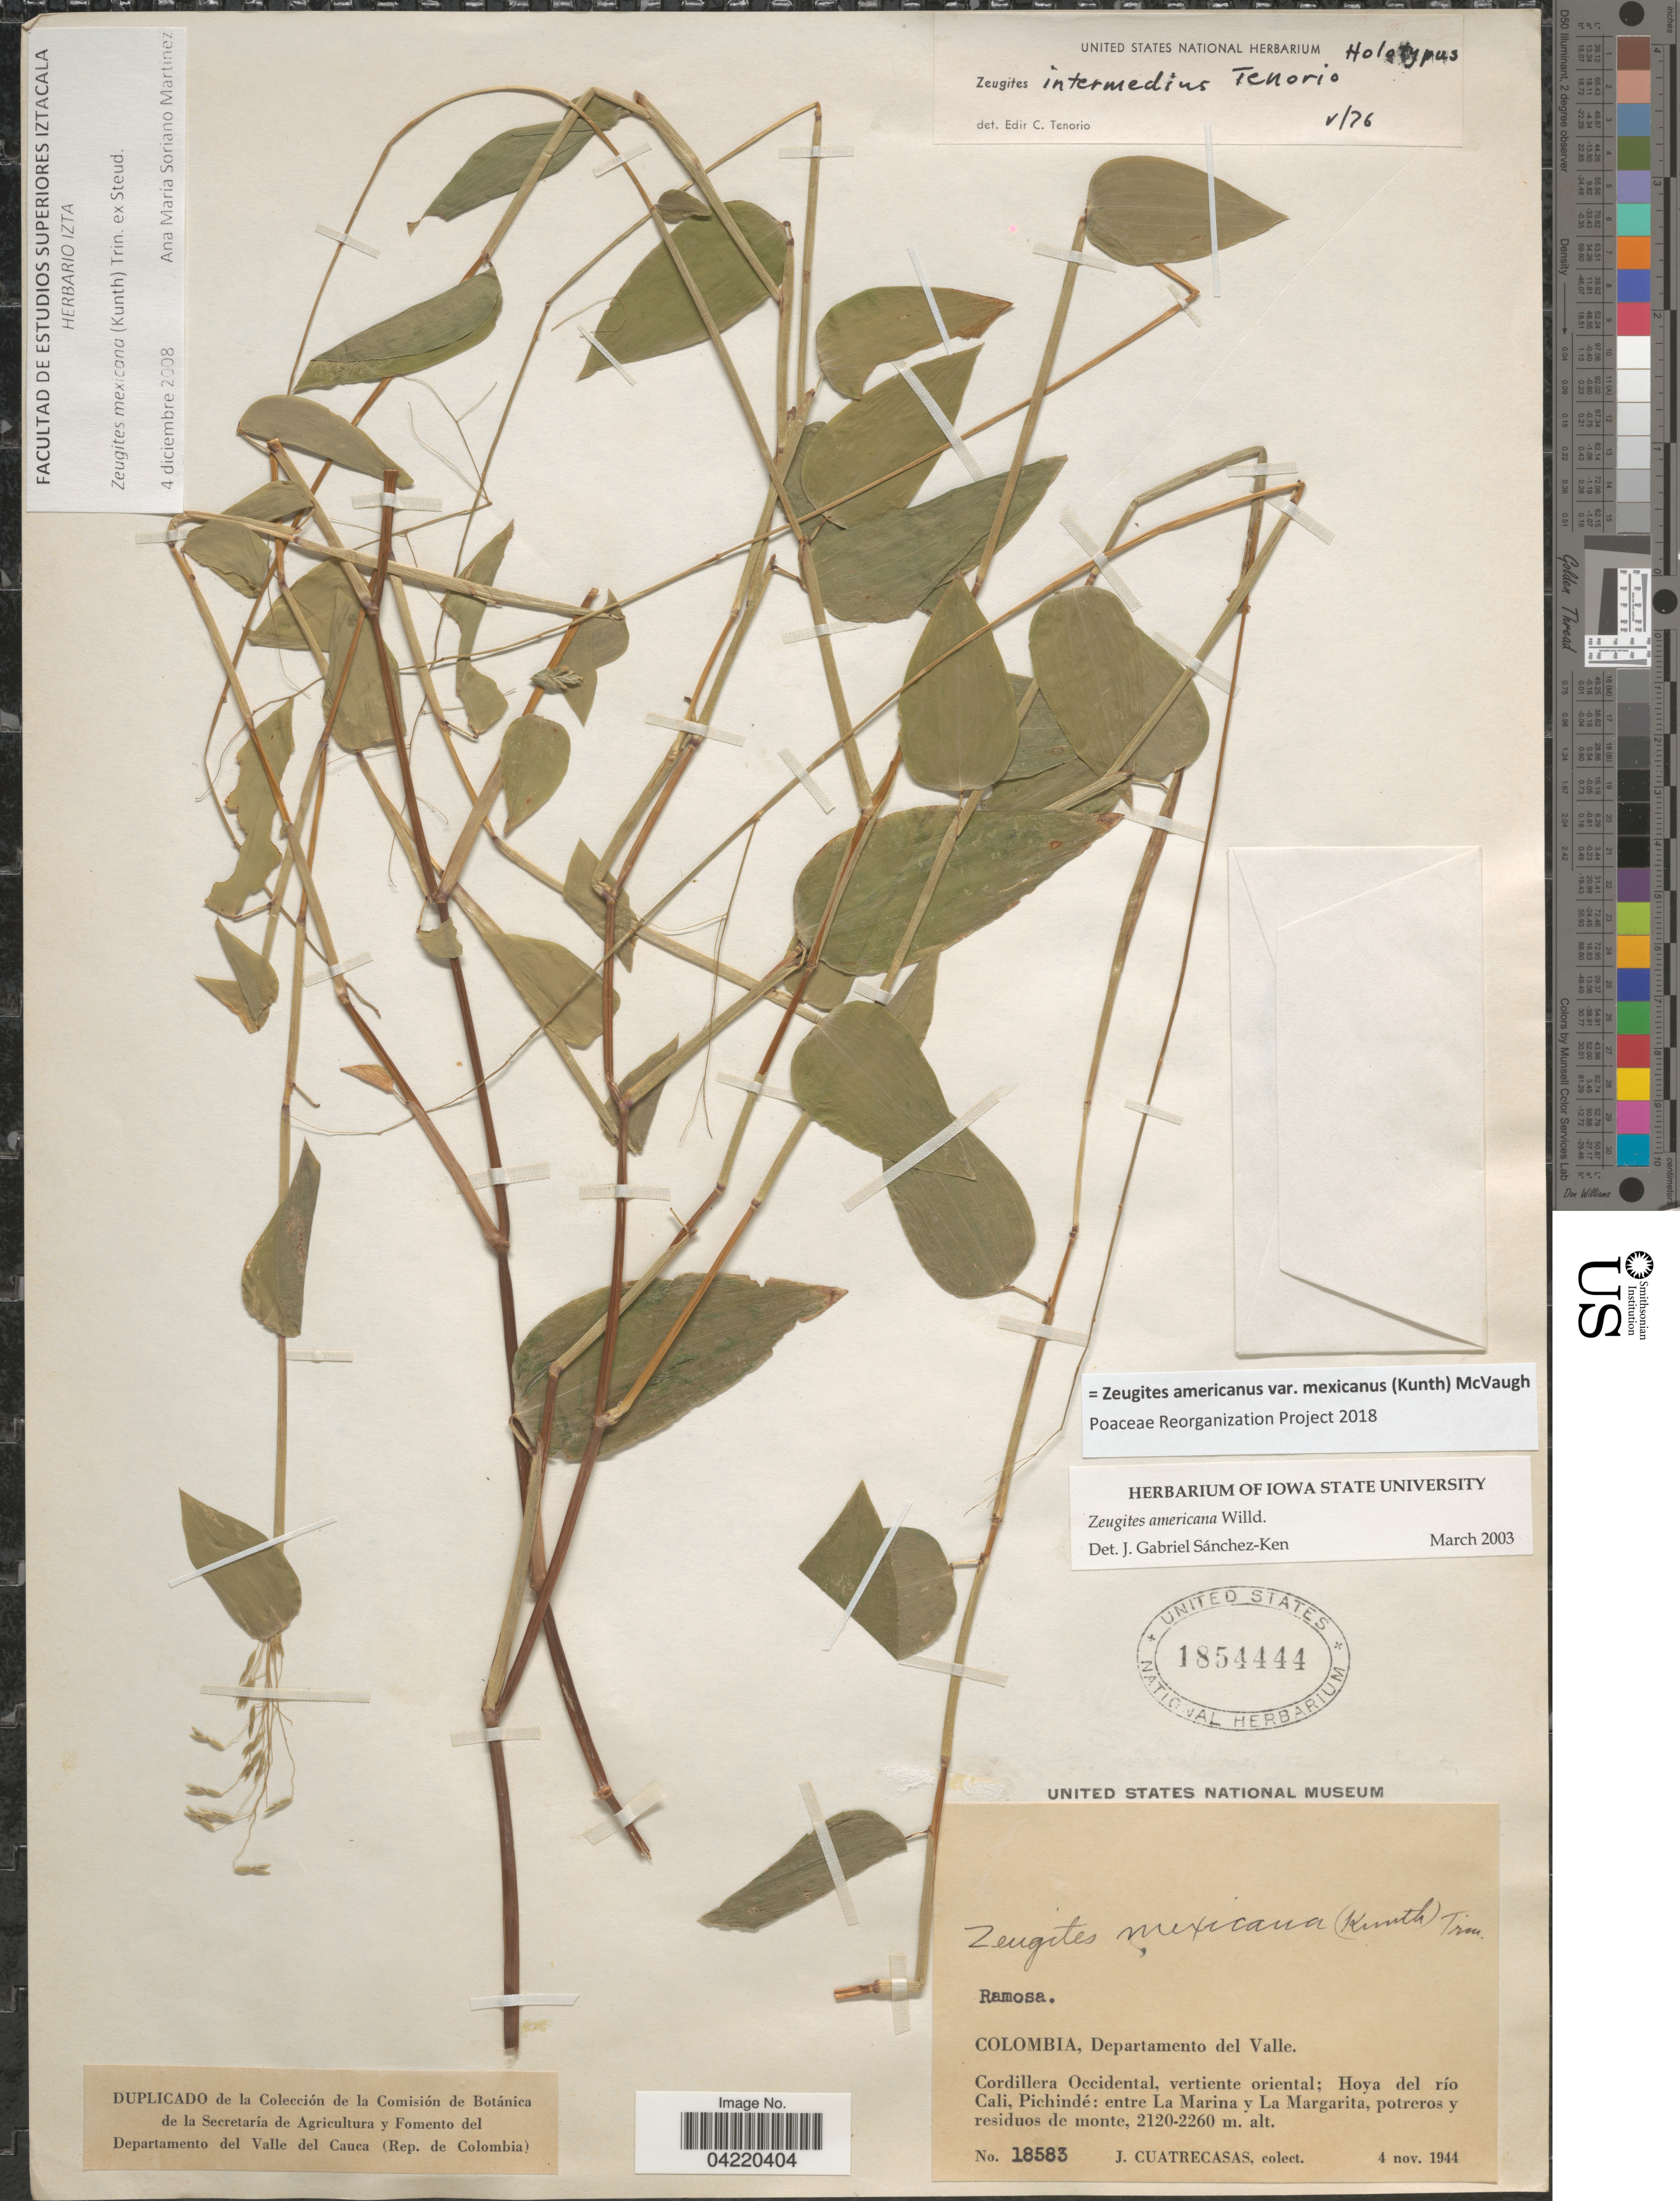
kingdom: Plantae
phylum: Tracheophyta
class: Liliopsida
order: Poales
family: Poaceae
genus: Zeugites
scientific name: Zeugites americanus var. mexicanus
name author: (Kunth) McVaugh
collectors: J. Cuatrecasas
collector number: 18583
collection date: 1944-11-04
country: Colombia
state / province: Valle del Cauca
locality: Departamento del Valle. Cordillera Occidental, vertiente oriental; Hoya del río Cali, Pichindé: entre La Marina y La Margarita, potreros y residuos de monte.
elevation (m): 2120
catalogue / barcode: US 1854444